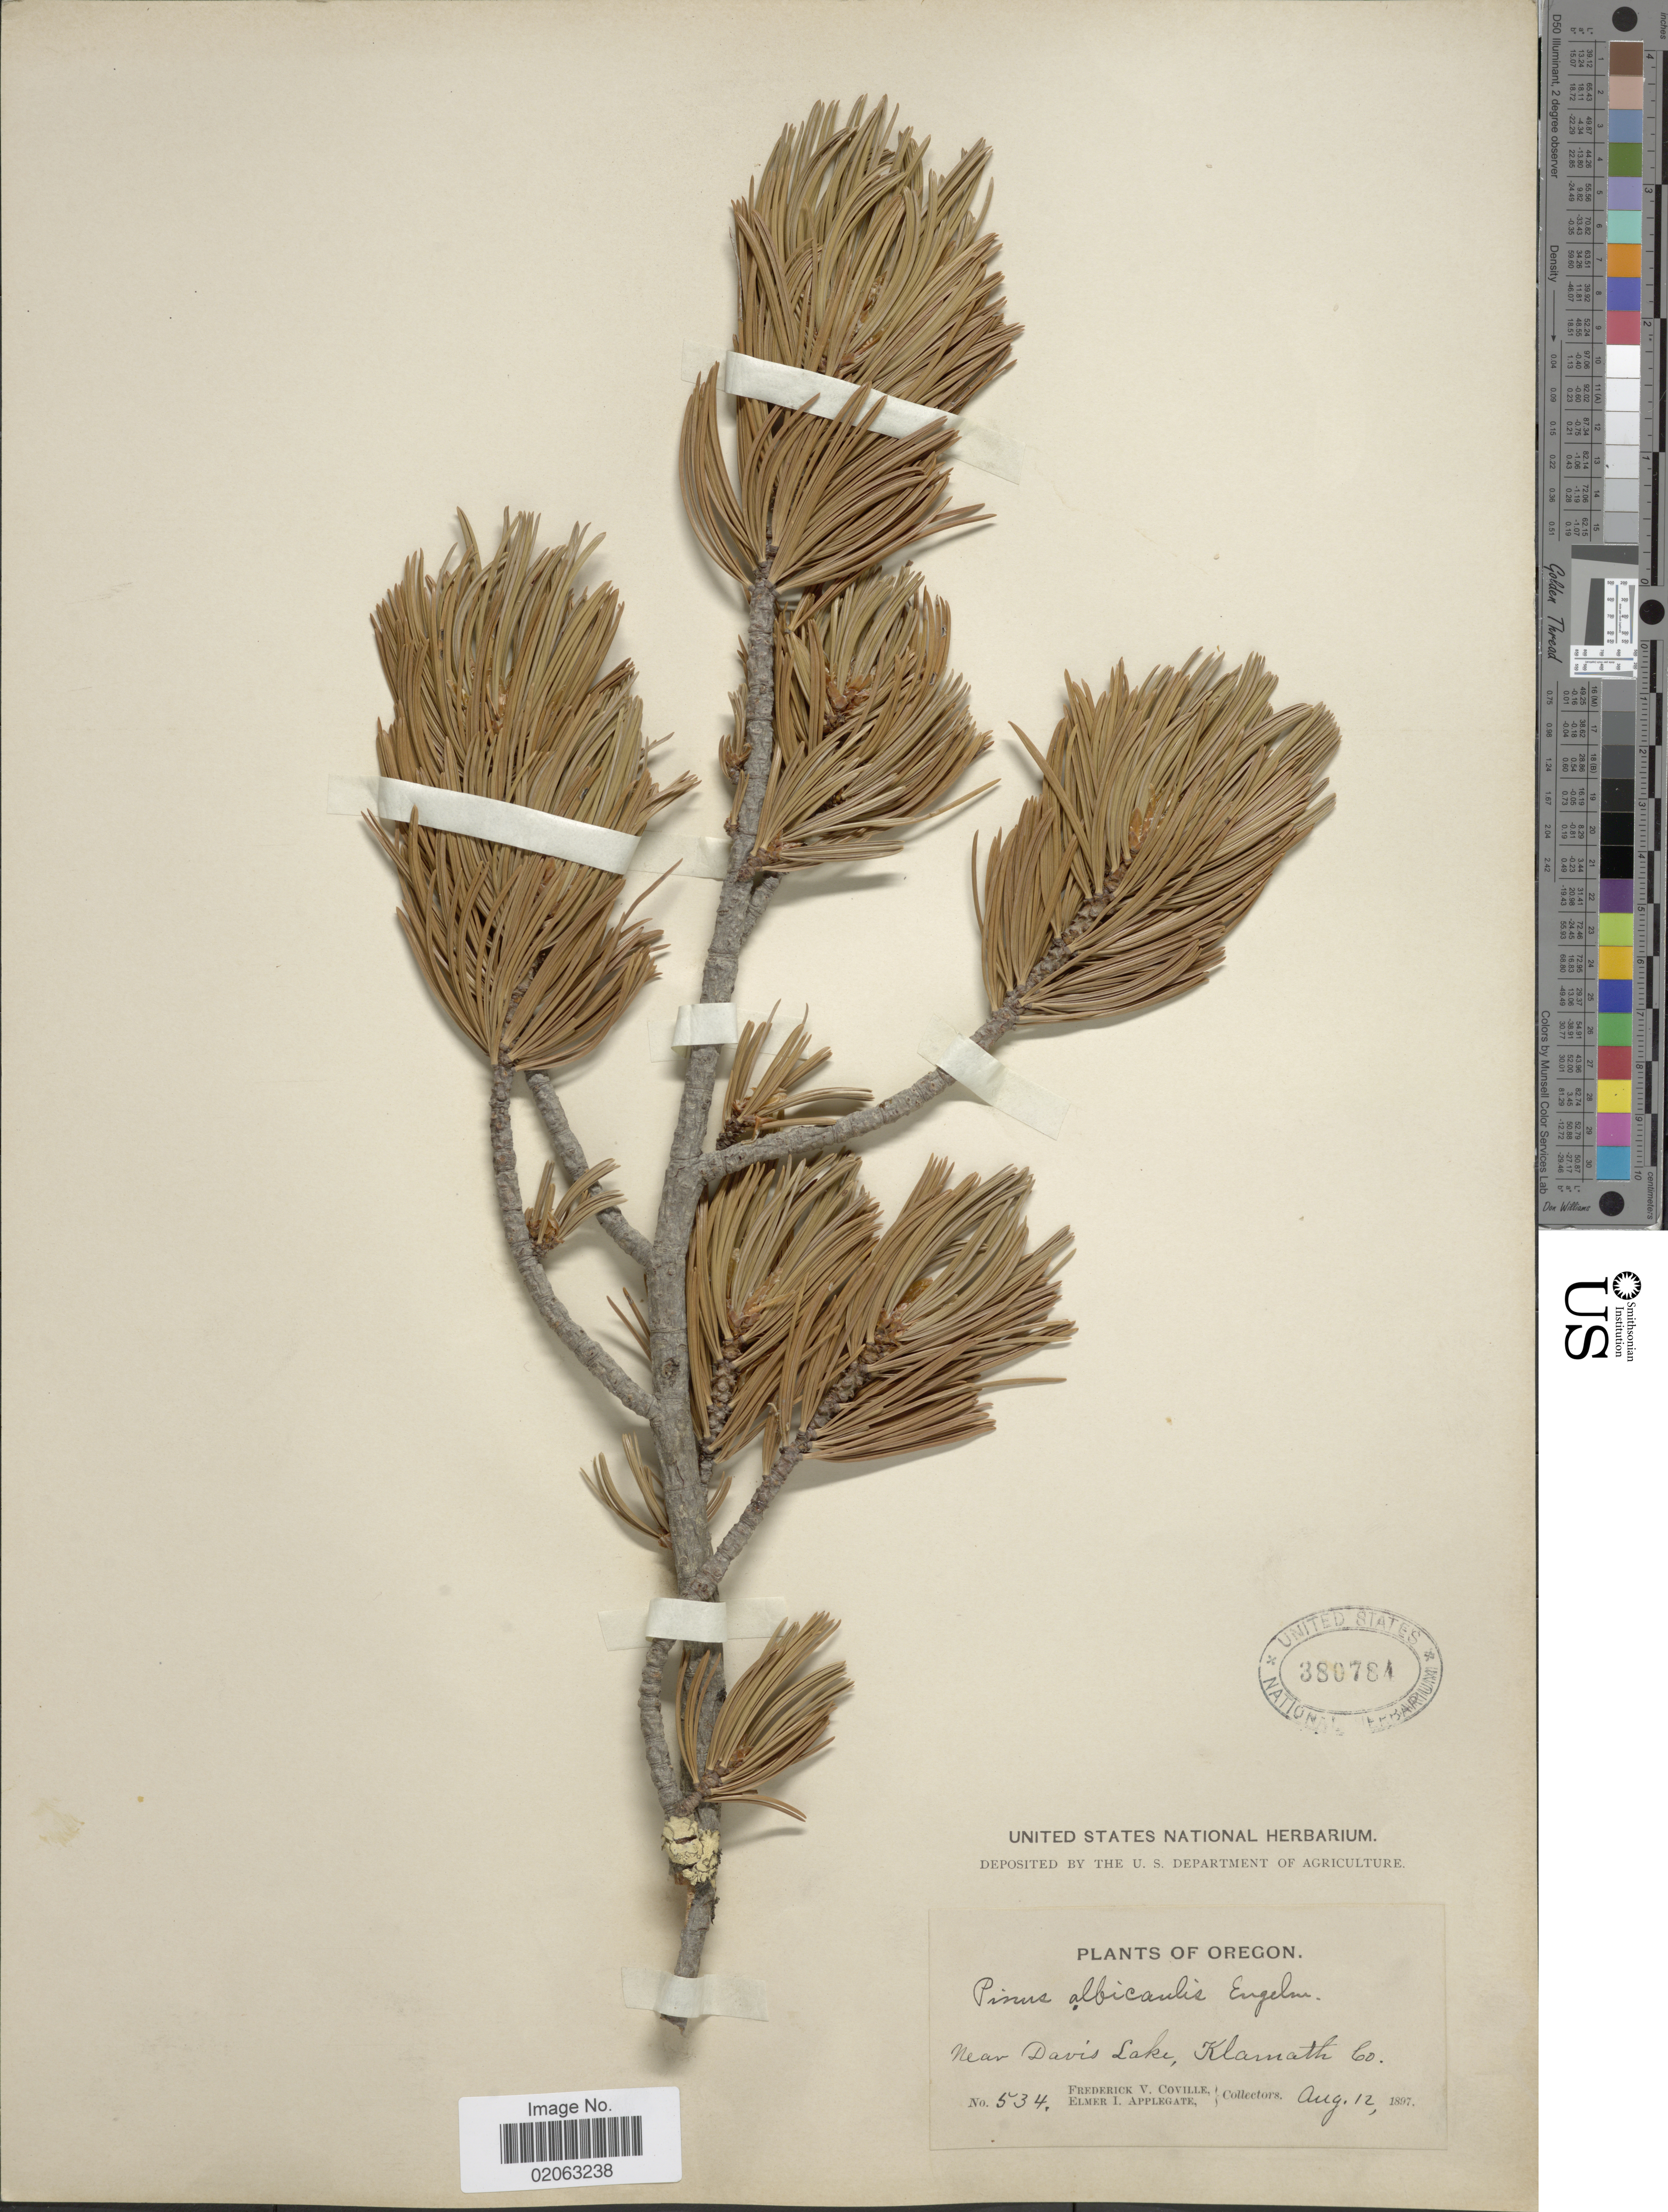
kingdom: Plantae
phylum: Tracheophyta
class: Pinopsida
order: Pinales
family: Pinaceae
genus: Pinus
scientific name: Pinus albicaulis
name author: Engelm.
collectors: F. V. Coville & E. I. Applegate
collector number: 534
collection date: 1897-08-12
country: United States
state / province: Oregon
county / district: Klamath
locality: Near Davis Lake, Klamath Co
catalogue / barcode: US 380784